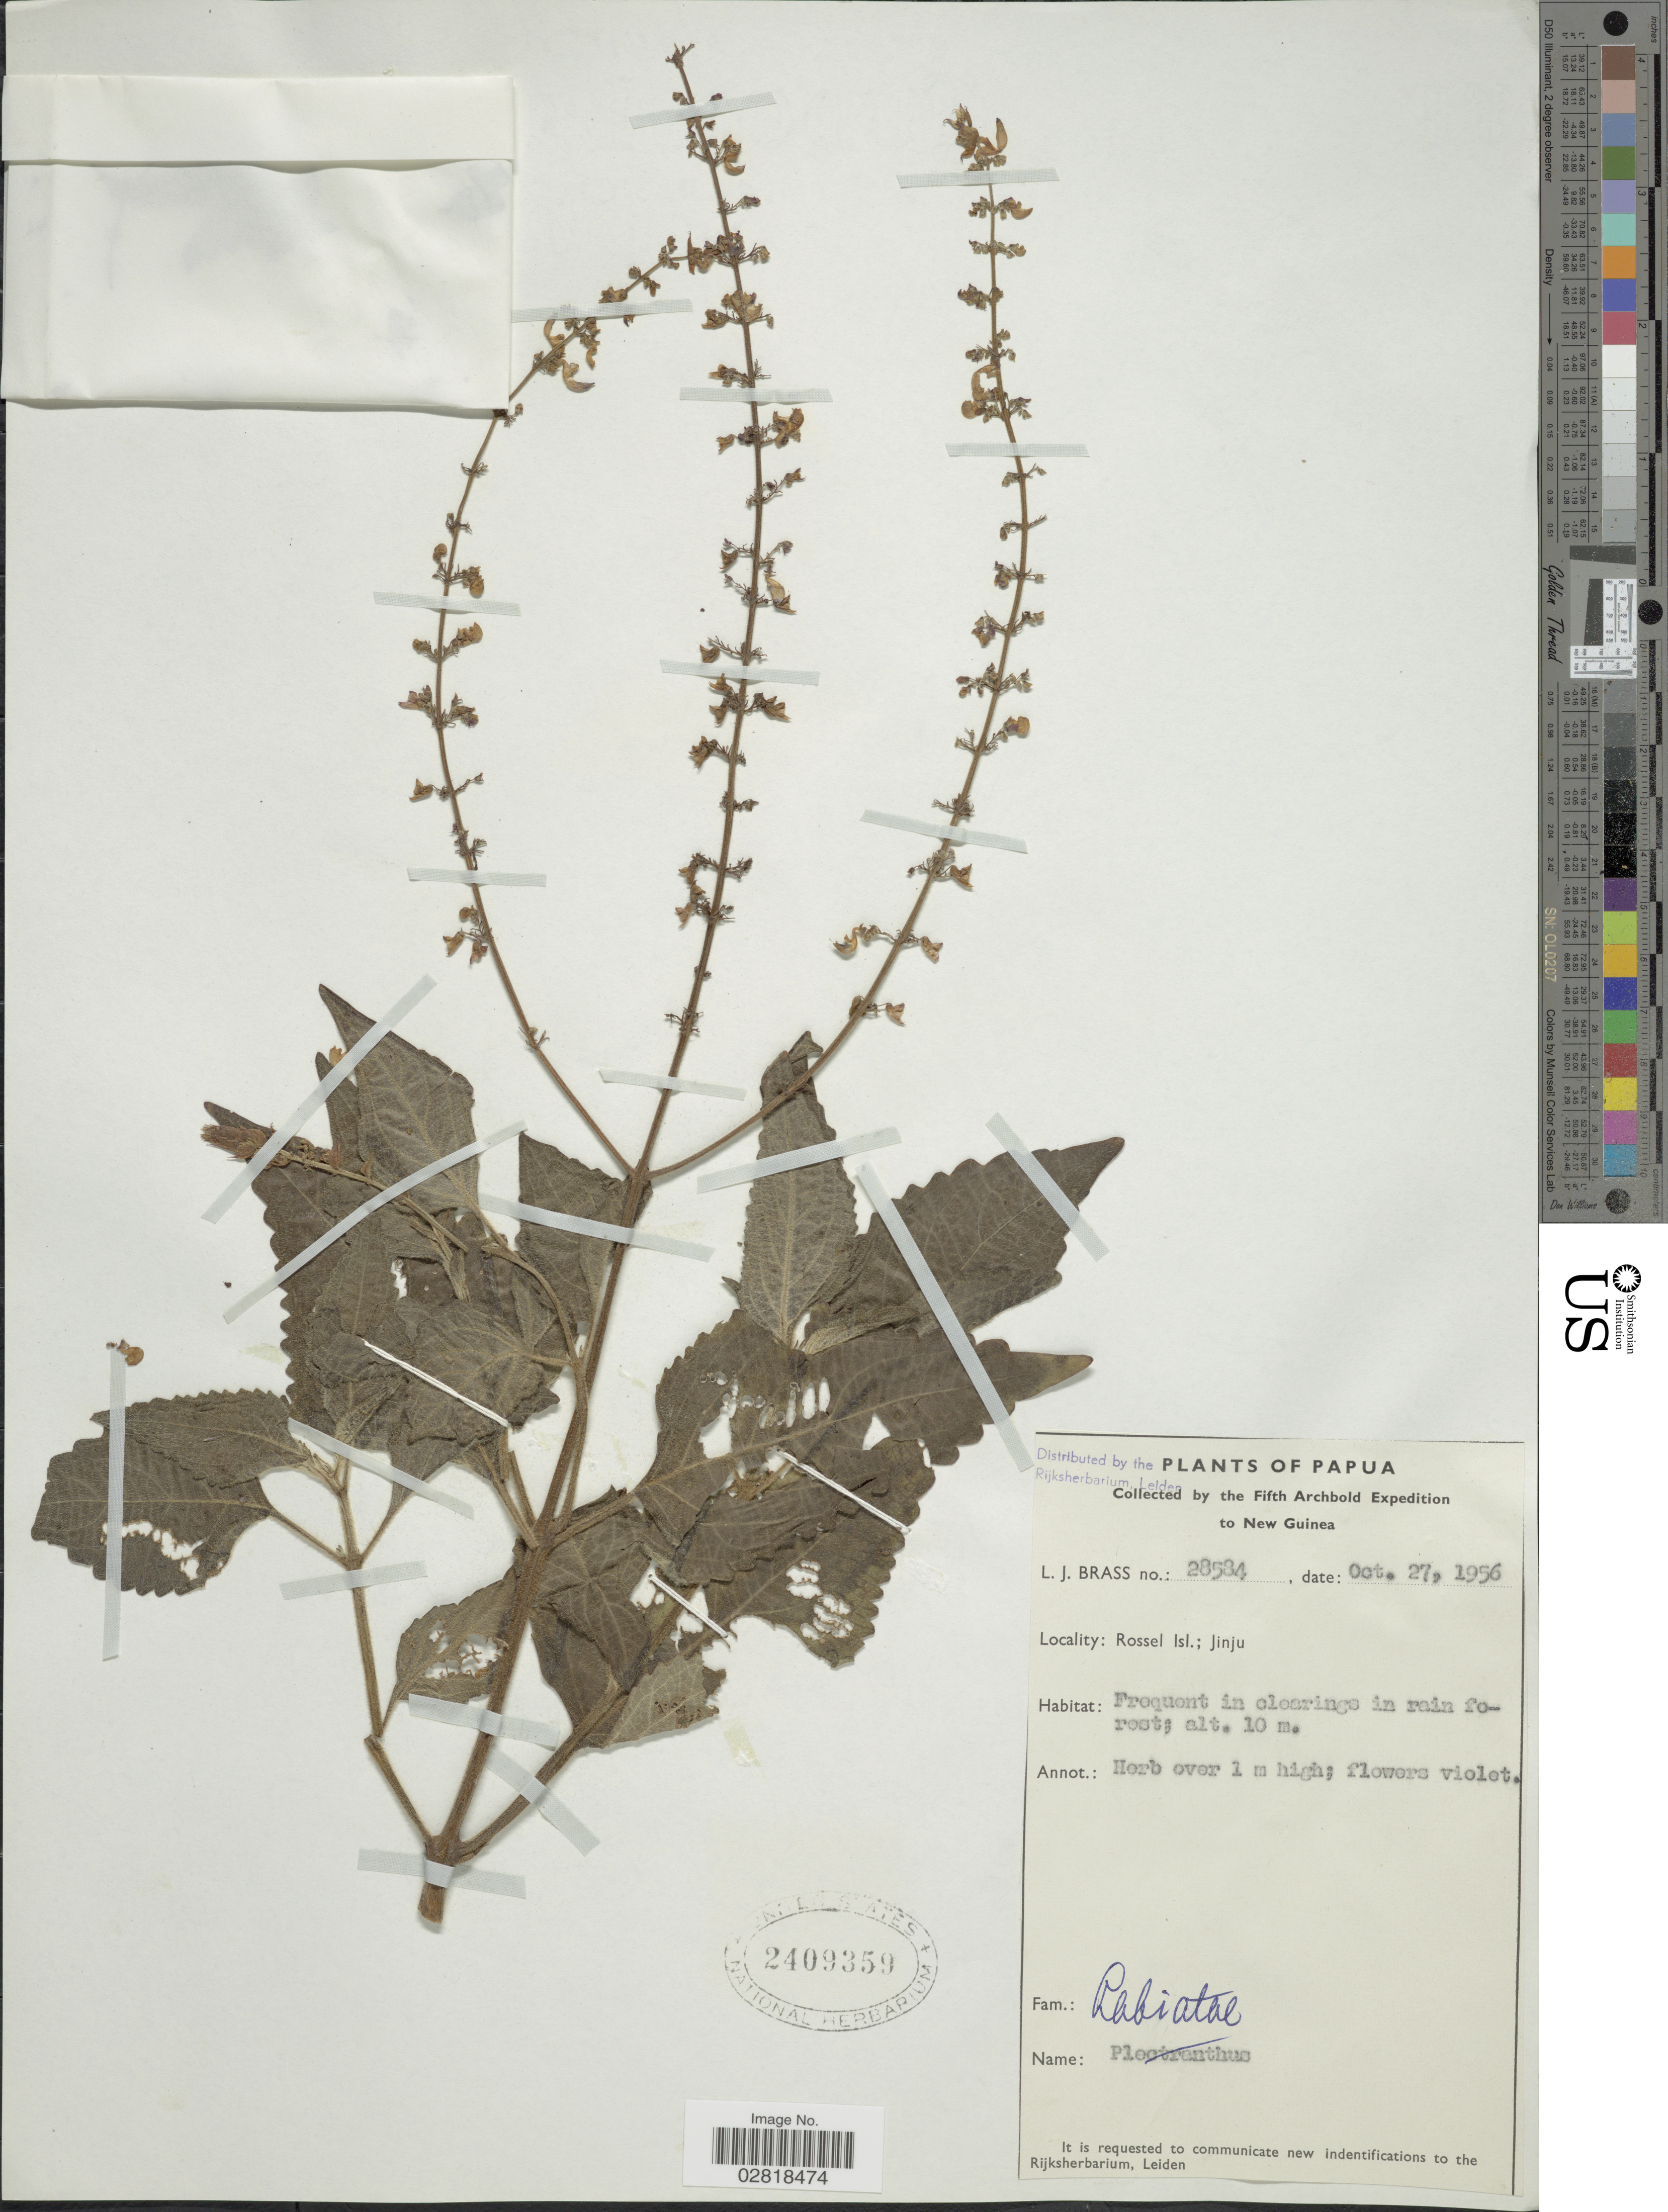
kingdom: Plantae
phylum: Tracheophyta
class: Magnoliopsida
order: Lamiales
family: Lamiaceae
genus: Plectranthus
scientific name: Plectranthus sp.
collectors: L. J. Brass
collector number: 28584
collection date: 1956-10-27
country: Papua New Guinea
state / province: Milne Bay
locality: Rossel Isl.; Jinju.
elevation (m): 10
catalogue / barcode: US 2409359